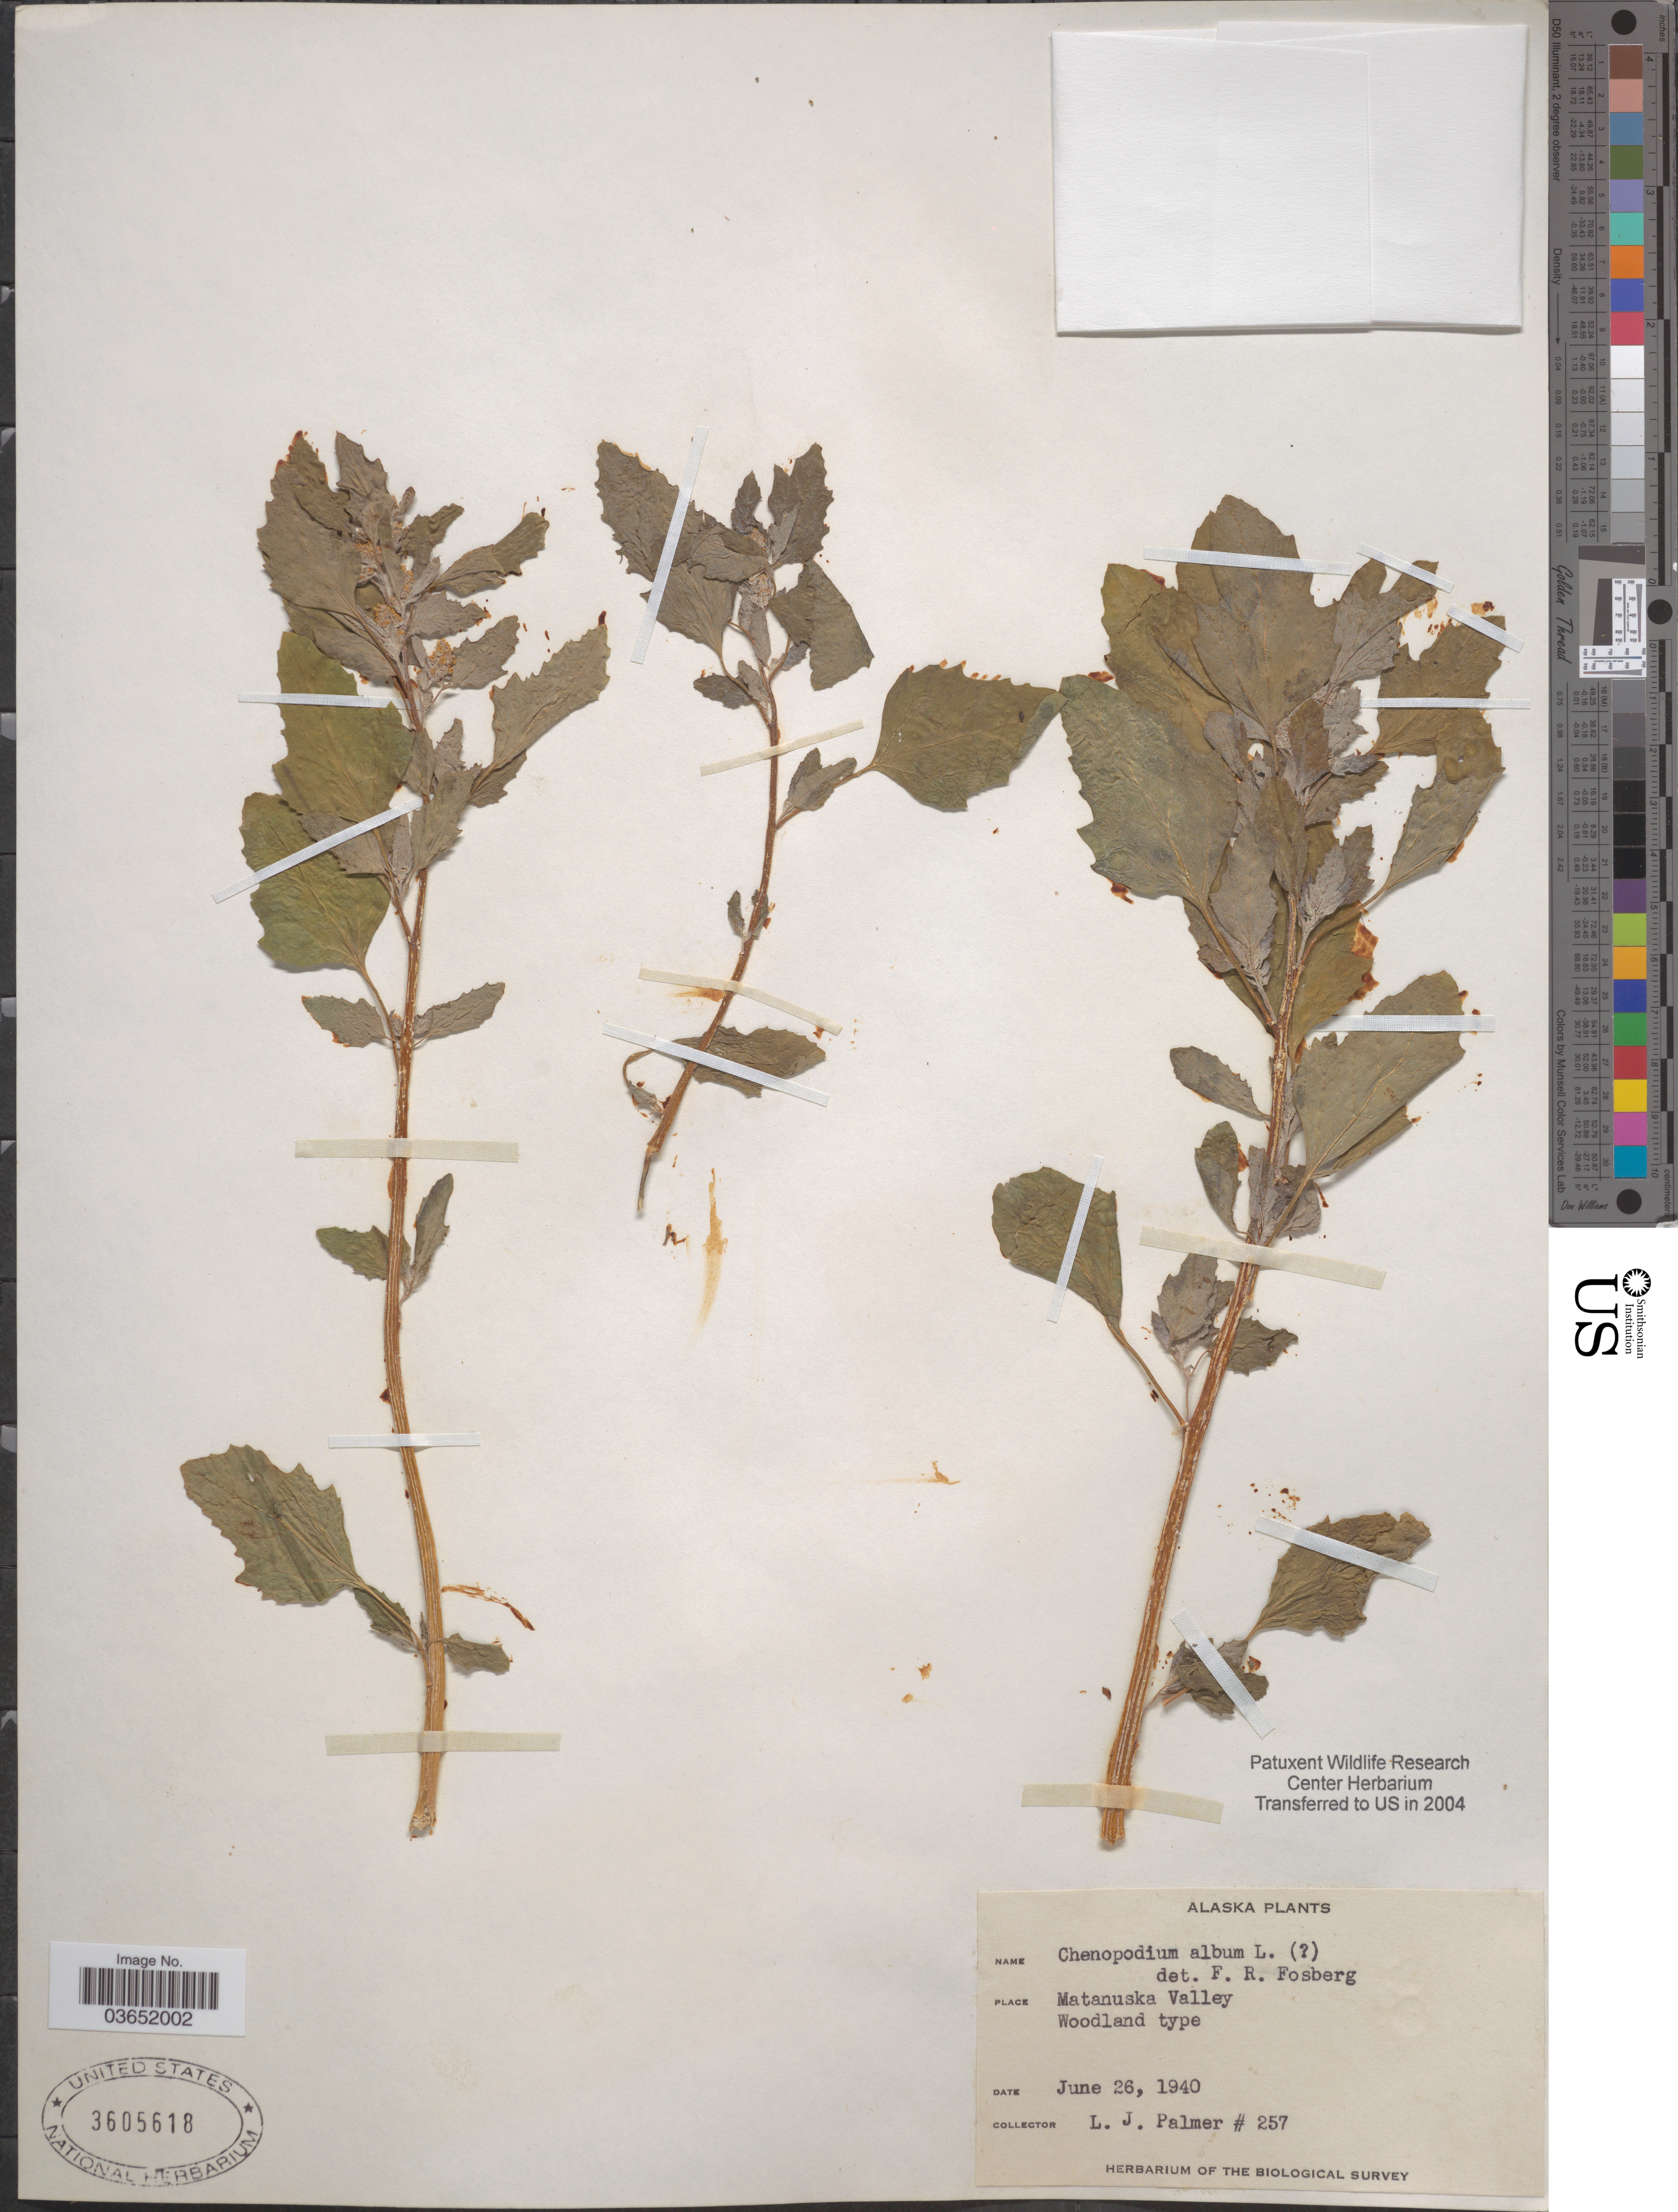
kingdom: Plantae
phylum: Tracheophyta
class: Magnoliopsida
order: Caryophyllales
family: Amaranthaceae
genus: Chenopodium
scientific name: Chenopodium album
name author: L.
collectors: L. J. Palmer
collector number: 257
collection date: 1940-06-26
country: United States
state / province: Alaska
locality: Matanuska Valley.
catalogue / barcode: US 3605618